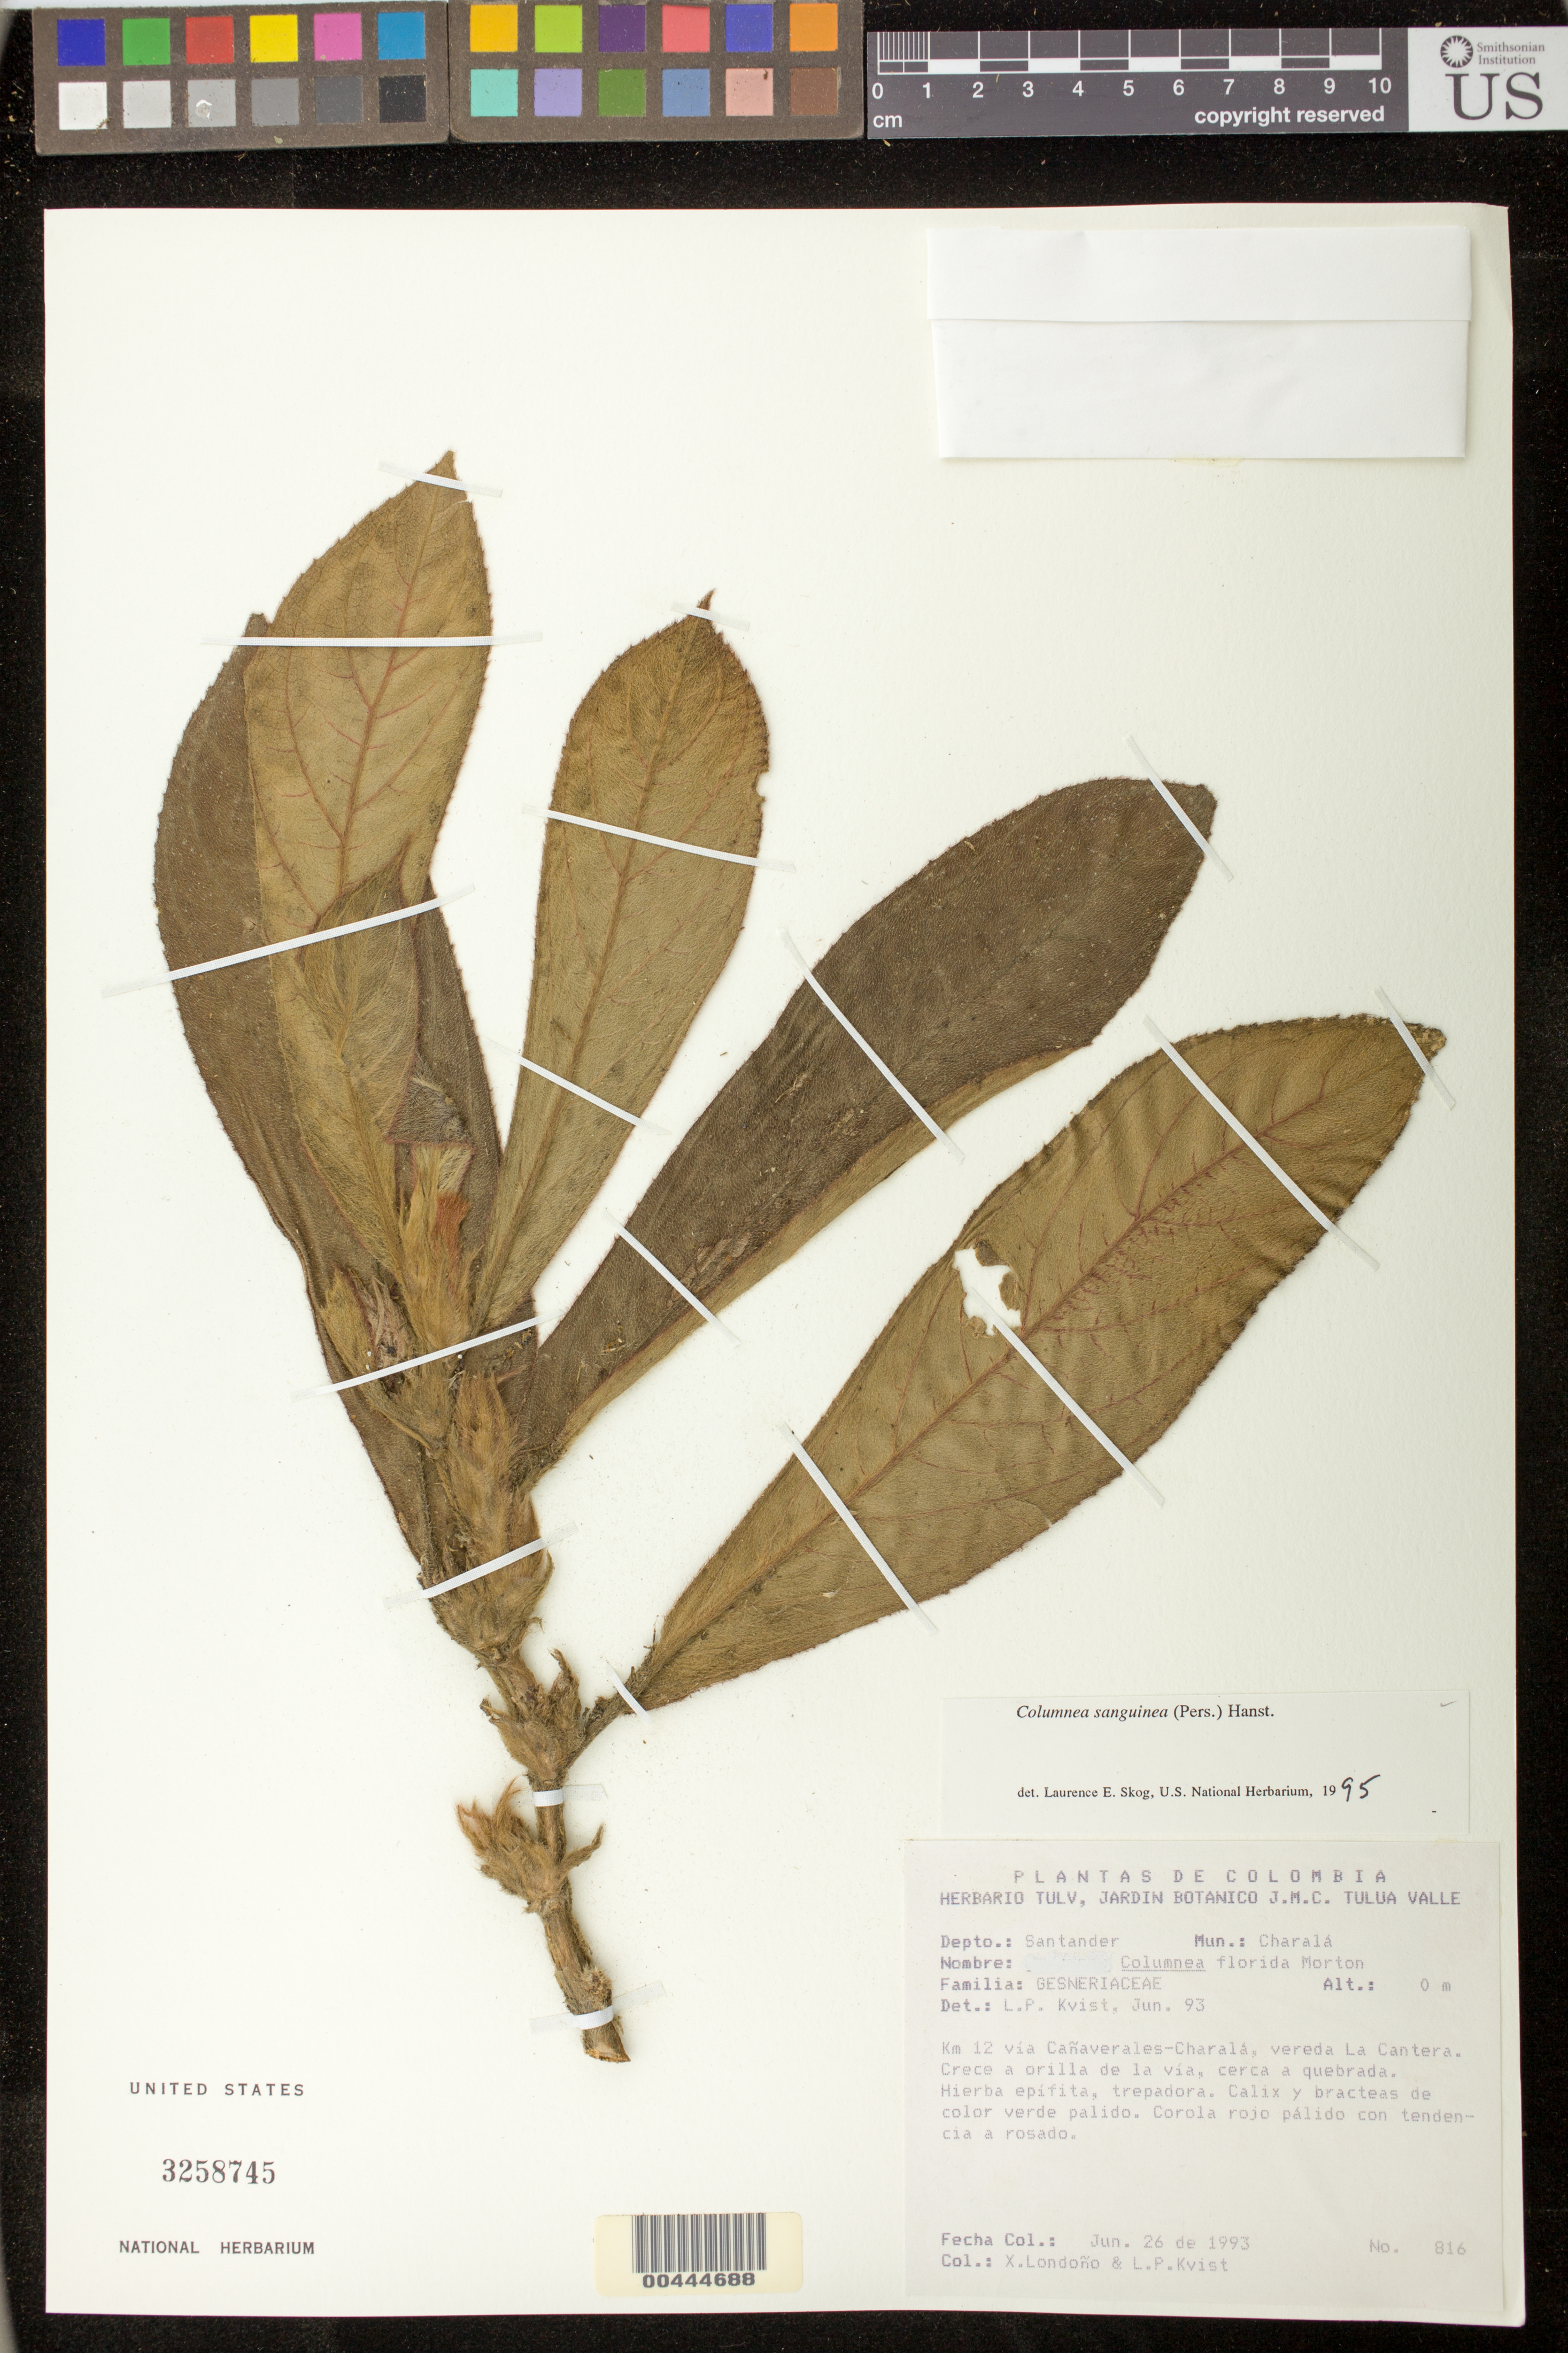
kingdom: Plantae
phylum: Tracheophyta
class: Magnoliopsida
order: Lamiales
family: Gesneriaceae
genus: Columnea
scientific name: Columnea sanguinea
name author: (Pers.) Hanst.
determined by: Skog, Laurence E.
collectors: X. Londoño & L. P. Kvist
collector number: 816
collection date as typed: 26 Jun 1993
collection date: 1993-06-26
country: Colombia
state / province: Santander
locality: Charala, Canaverales-Charala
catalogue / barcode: US 3258745